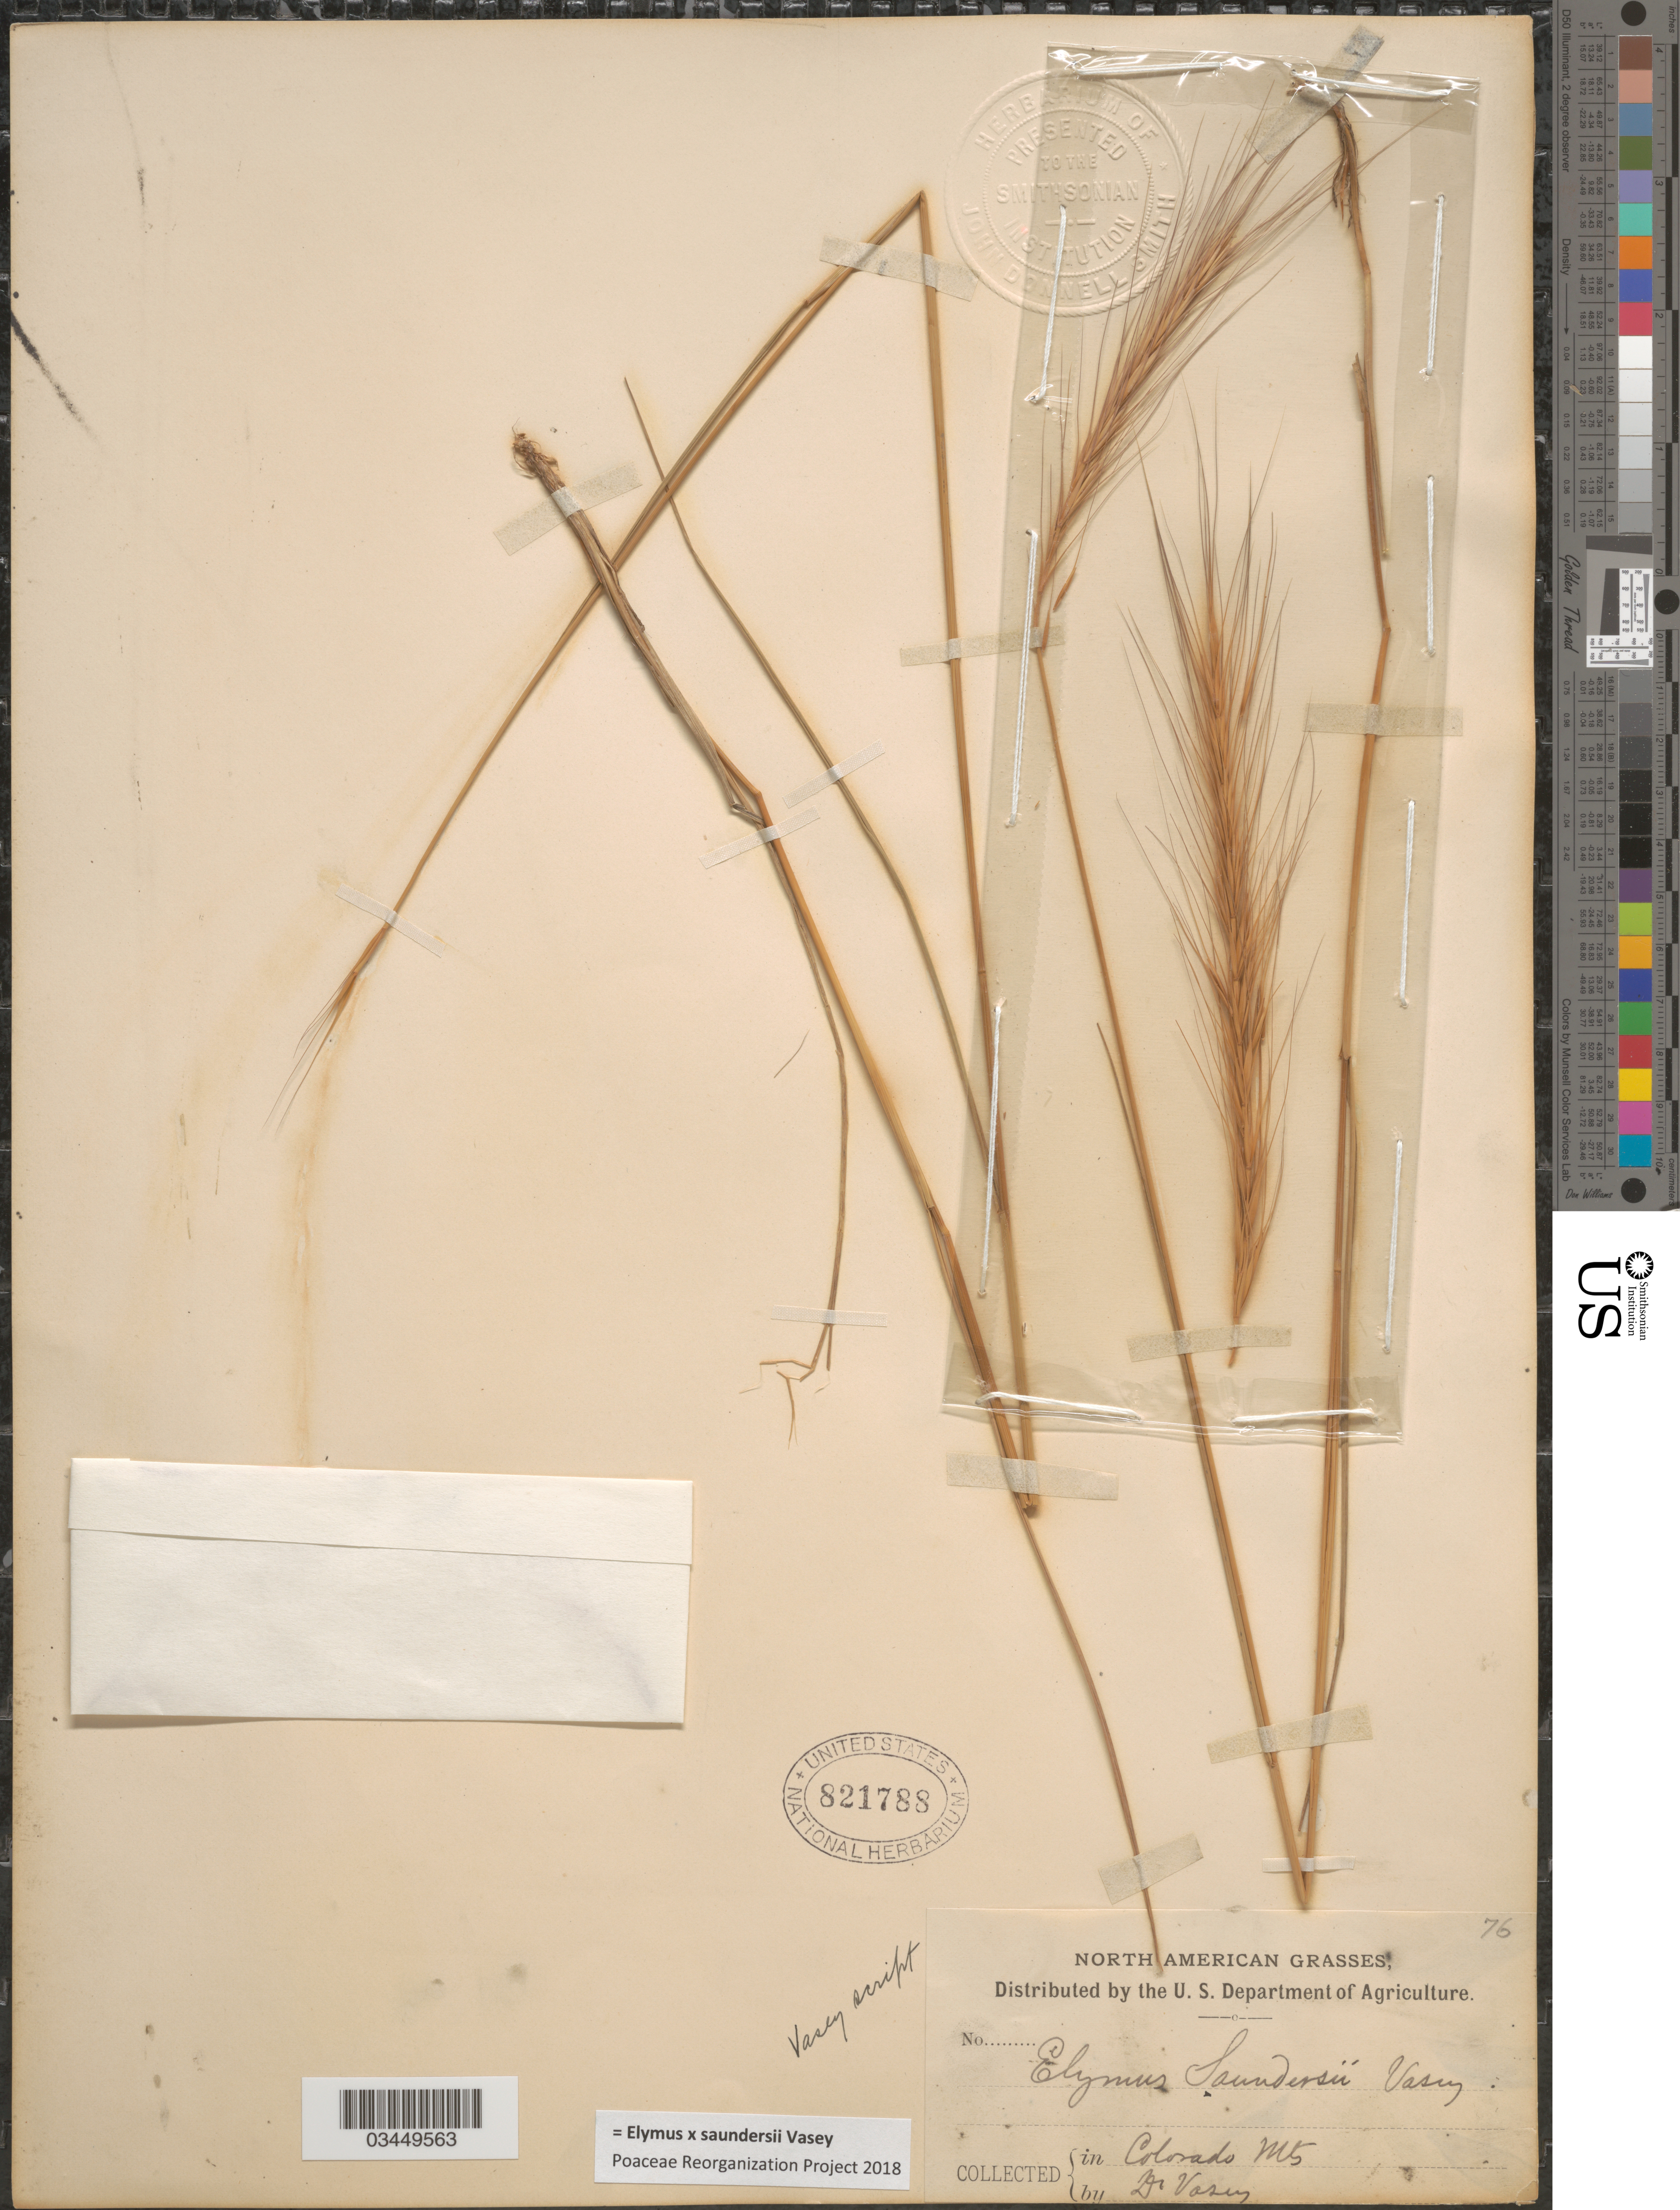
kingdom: Plantae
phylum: Tracheophyta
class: Liliopsida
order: Poales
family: Poaceae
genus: Elymus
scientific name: Elymus x saundersii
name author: Vasey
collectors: Vasey, --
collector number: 76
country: United States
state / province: Colorado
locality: Colorado Mts.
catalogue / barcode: US 821788